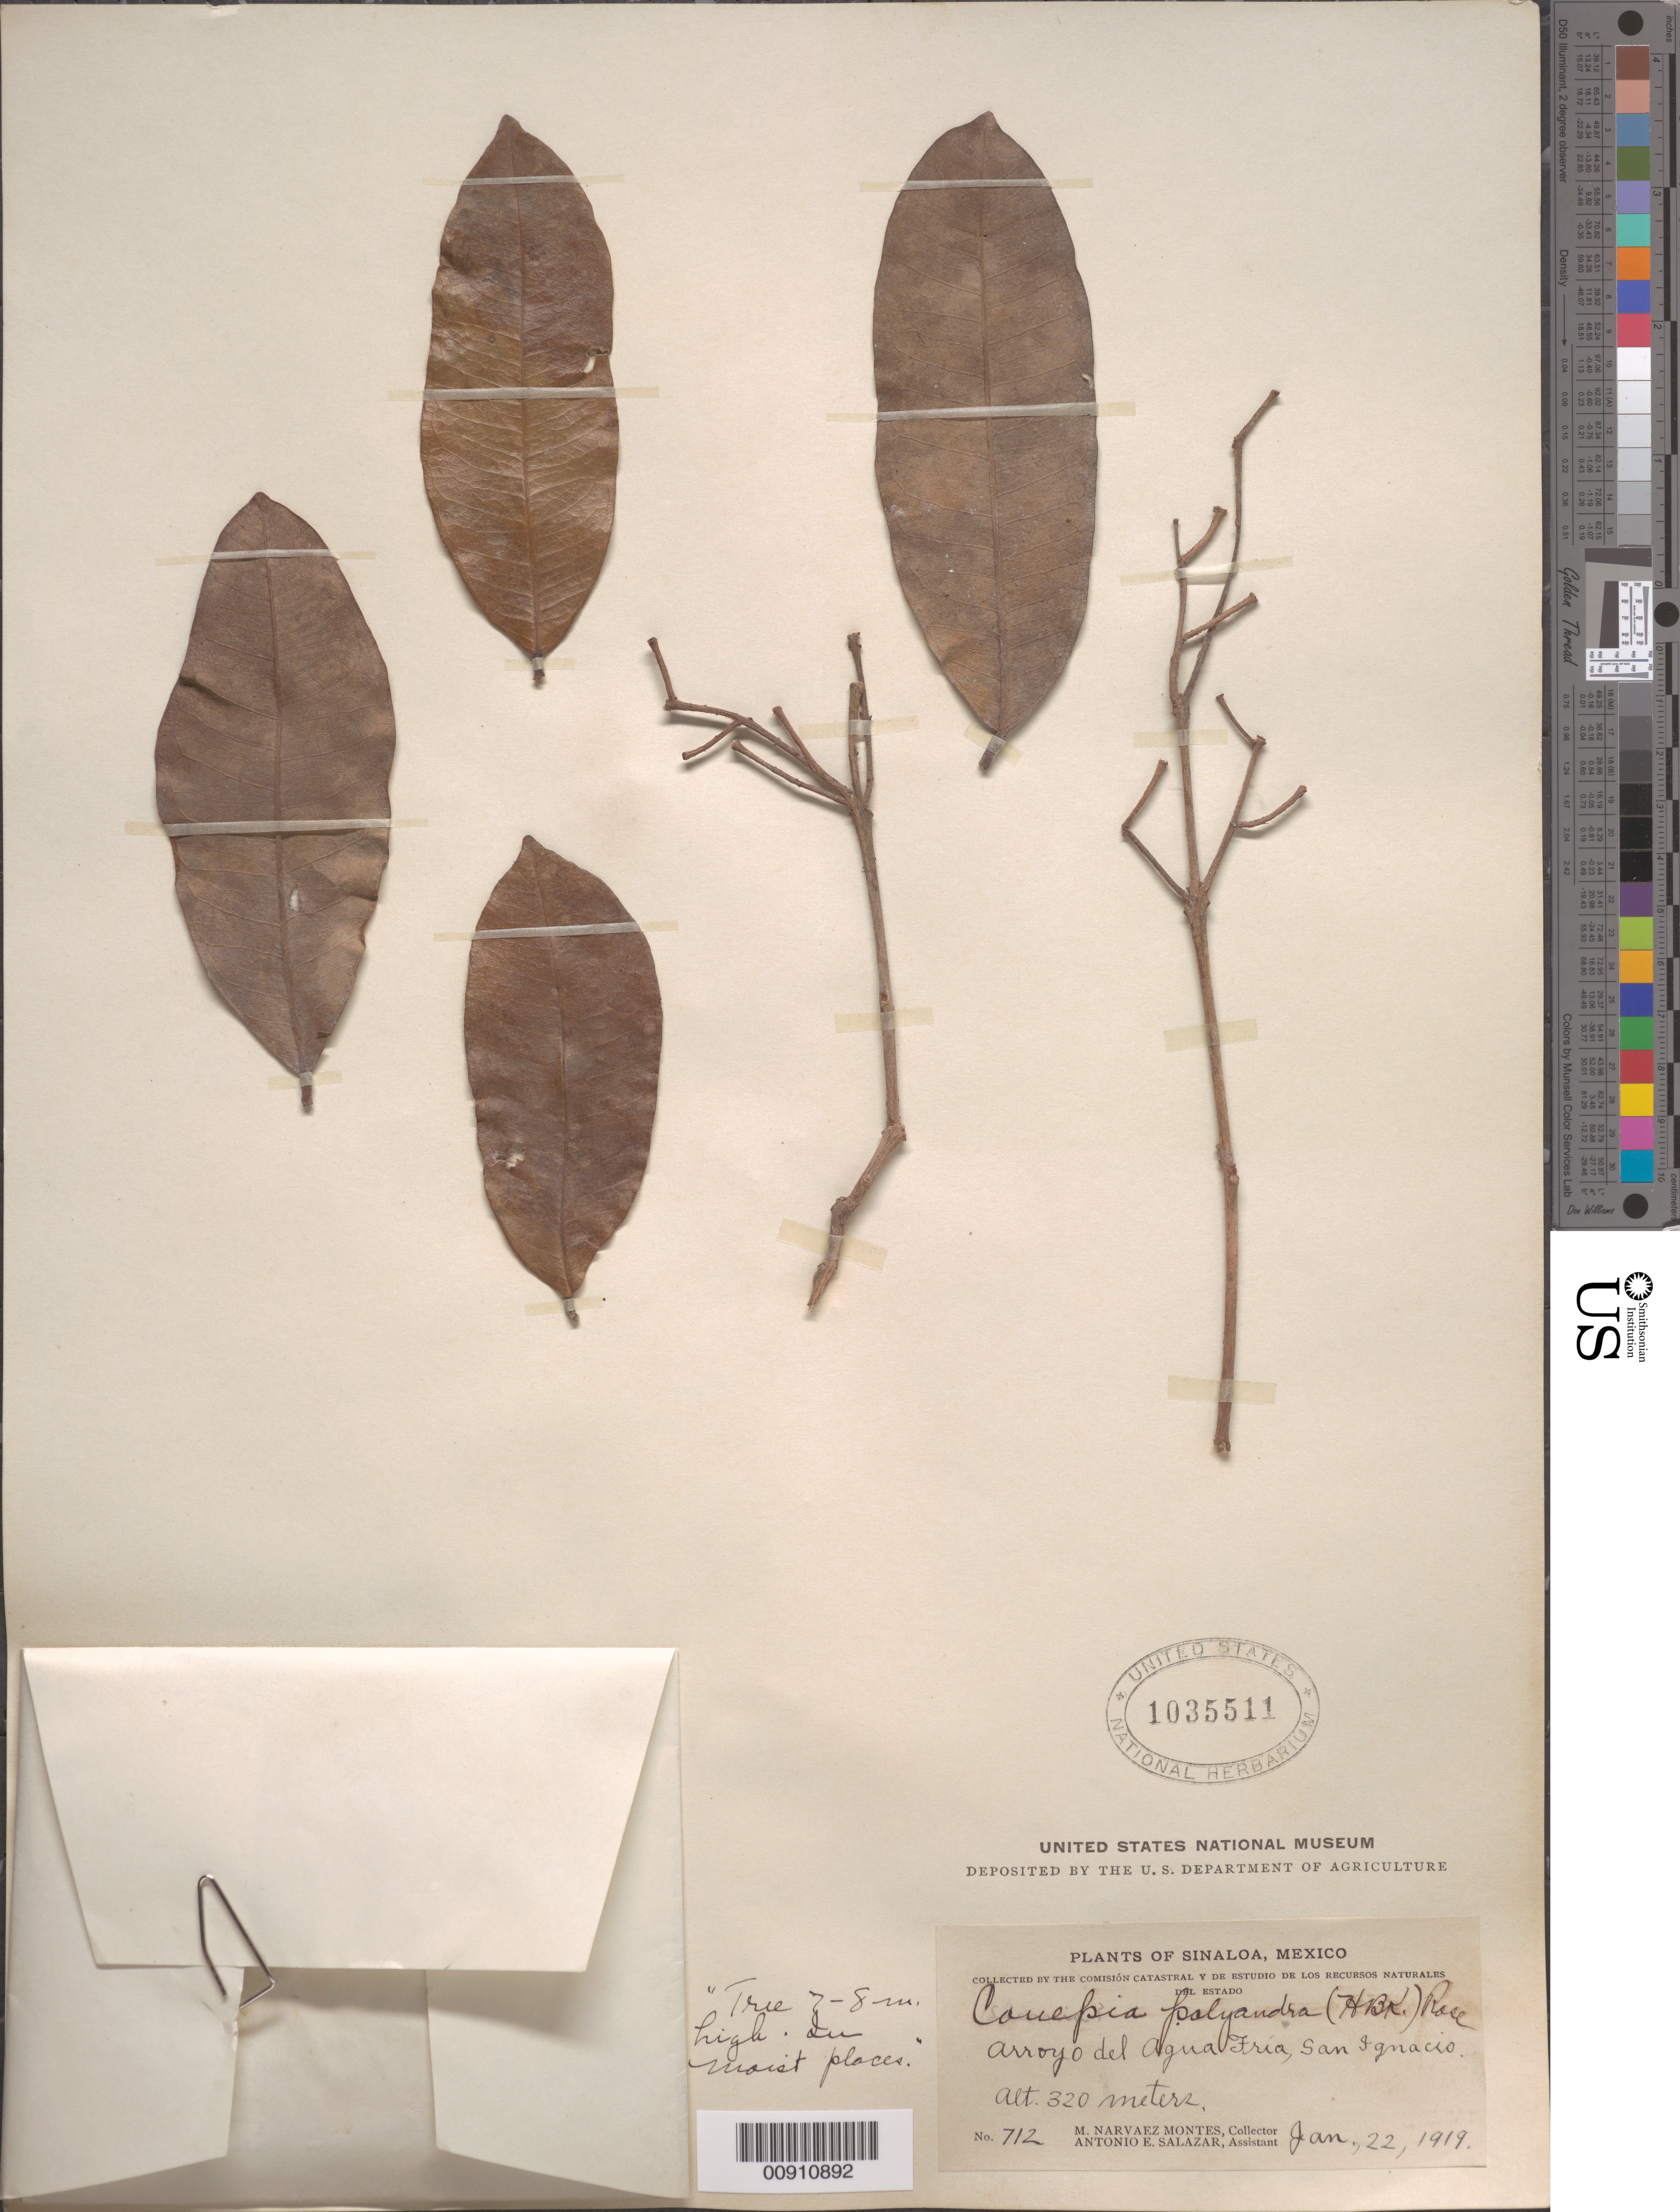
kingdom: Plantae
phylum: Tracheophyta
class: Magnoliopsida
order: Malpighiales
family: Chrysobalanaceae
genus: Couepia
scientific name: Couepia polyandra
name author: (Kunth) Rose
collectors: M. Narvaez-Montes & A. E. Salazar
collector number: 712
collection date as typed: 22 Jan 1919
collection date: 1919-01-22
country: Mexico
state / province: Sinaloa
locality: Arroyo del Agua Fría, San Ignacio.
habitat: In moist places.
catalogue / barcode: US 1035511